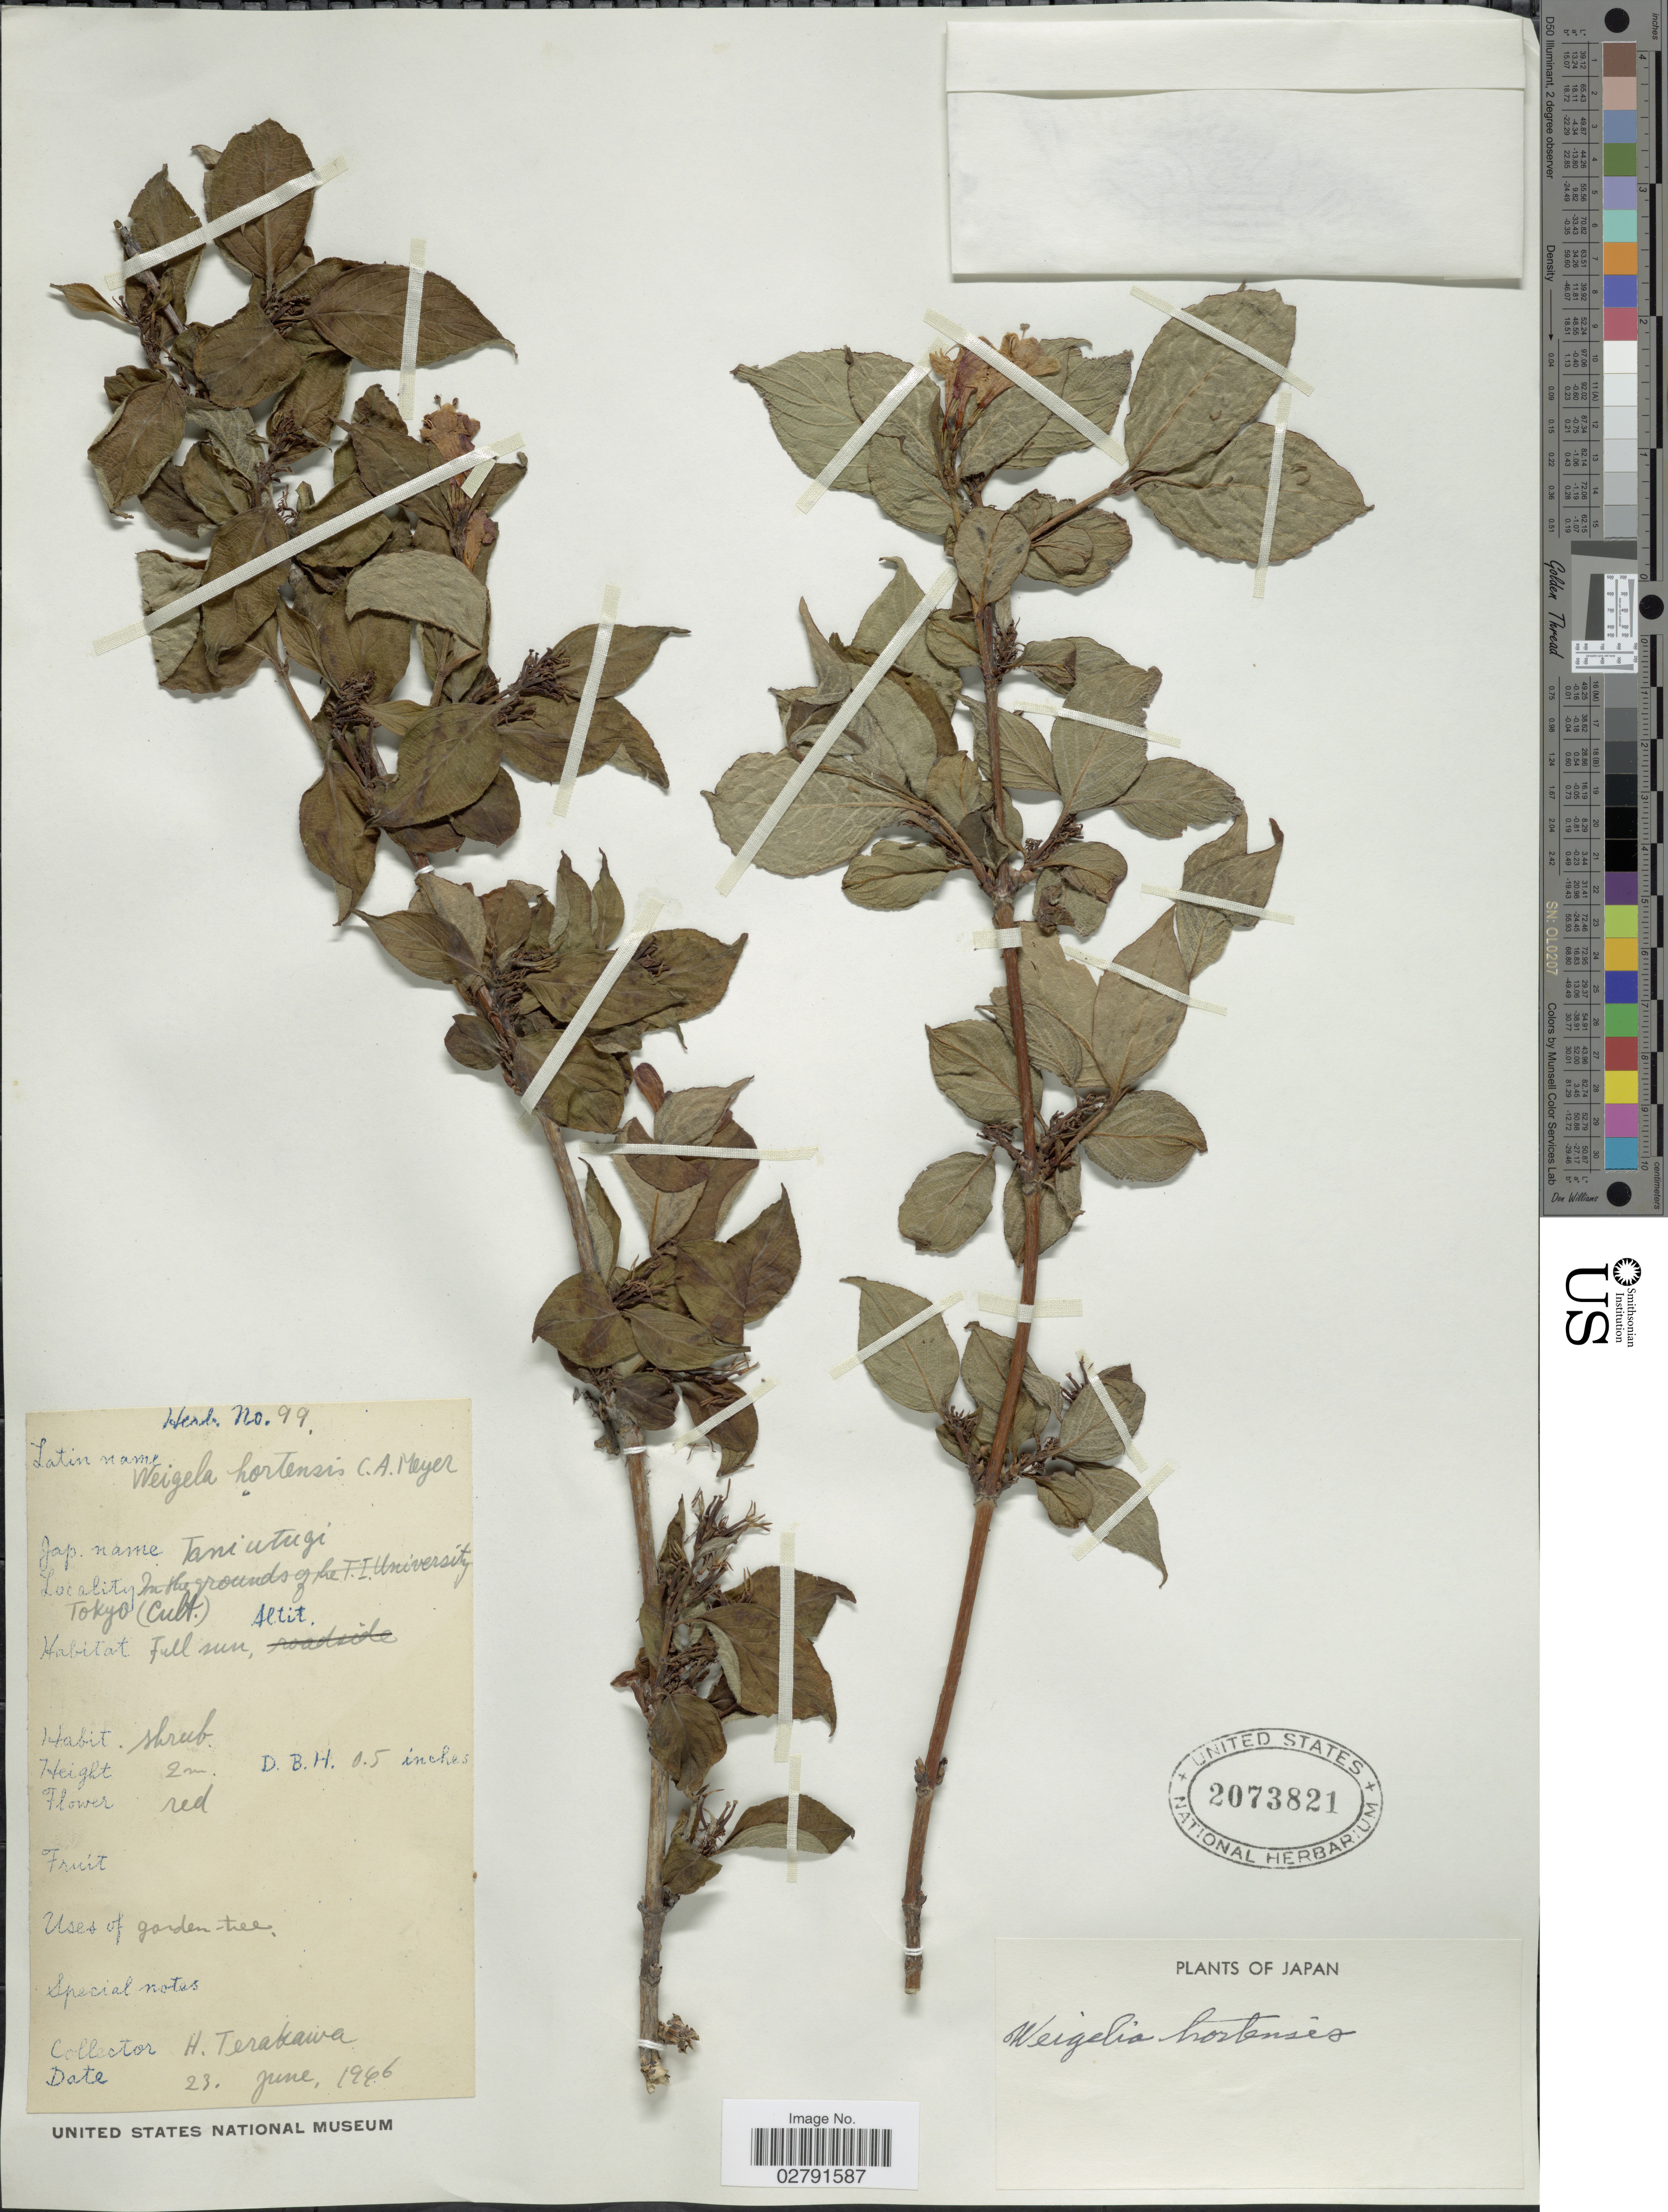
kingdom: Plantae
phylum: Tracheophyta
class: Magnoliopsida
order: Dipsacales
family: Caprifoliaceae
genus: Diervilla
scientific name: Diervilla hortensis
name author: Siebold & Zucc.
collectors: H. Terakawa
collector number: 99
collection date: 1966-06-23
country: Japan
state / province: Tokyo, Federal City of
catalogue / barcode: US 2073821